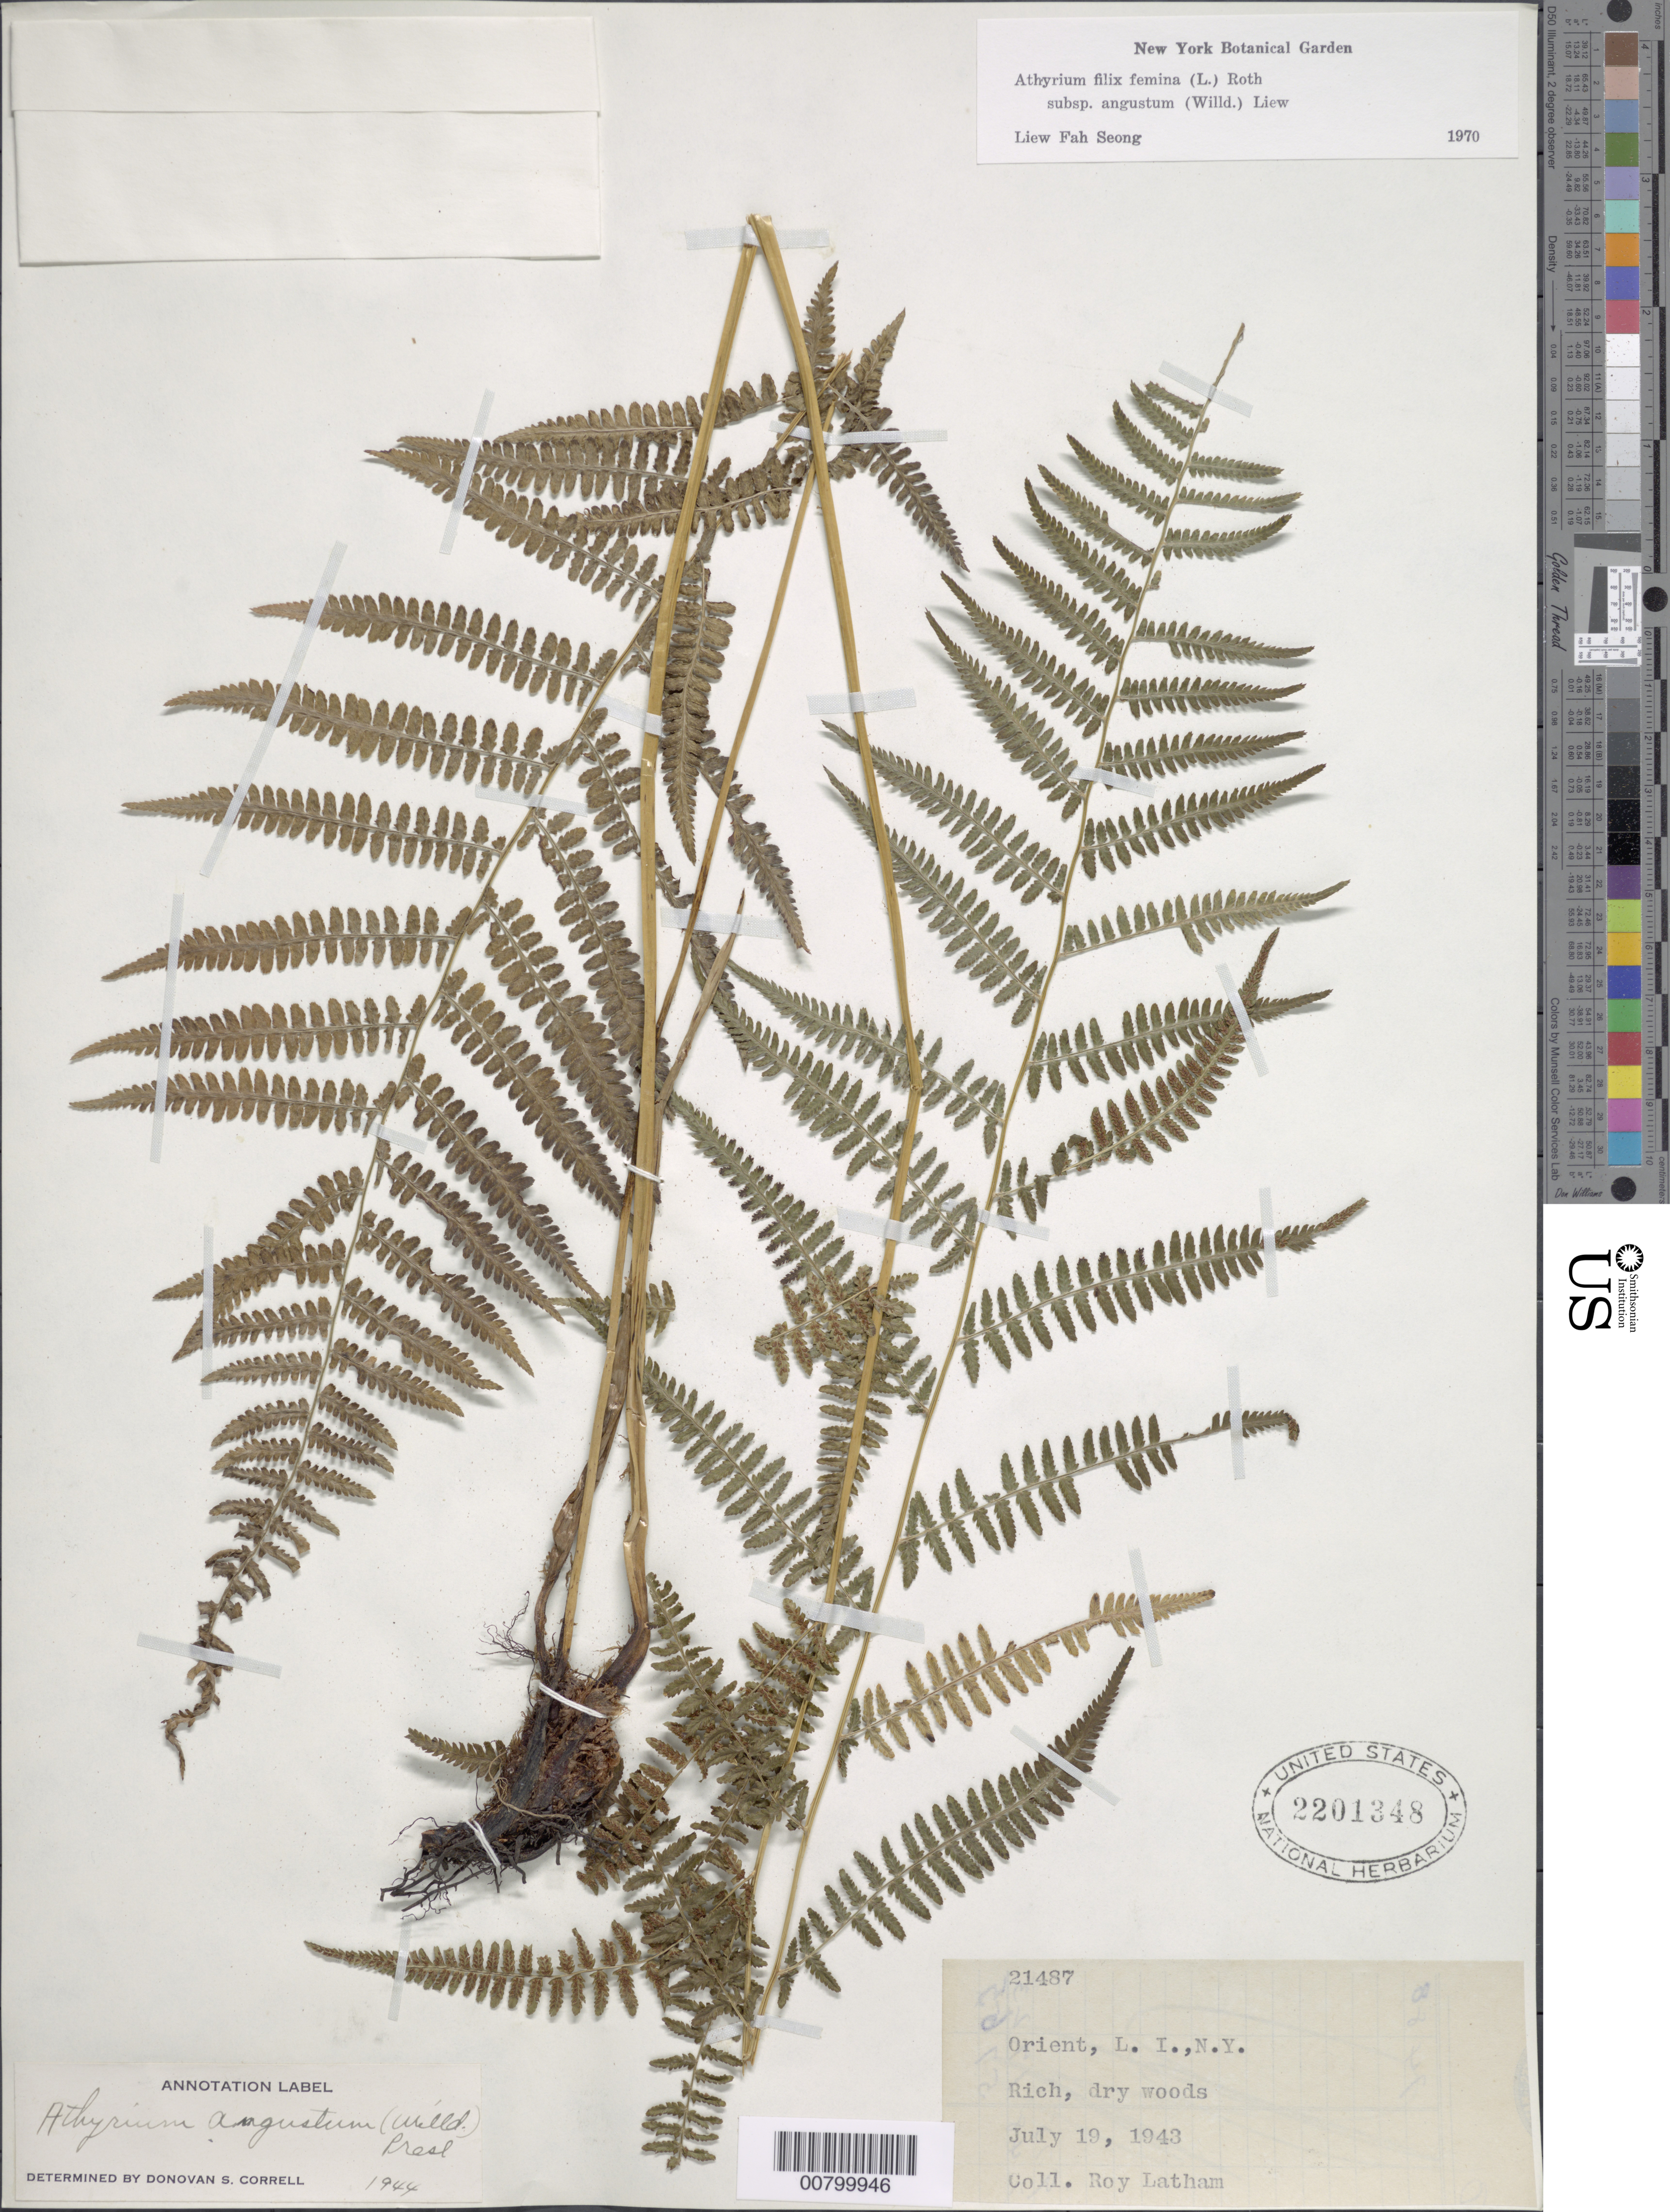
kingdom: Plantae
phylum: Tracheophyta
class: Polypodiopsida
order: Polypodiales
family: Athyriaceae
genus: Athyrium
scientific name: Athyrium filix-femina subsp. angustatum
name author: (Willd.) R.T. Clausen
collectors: R. Latham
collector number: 21487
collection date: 1943-07-19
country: United States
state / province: New York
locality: Orient, L. I., N. Y.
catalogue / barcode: US 2201348